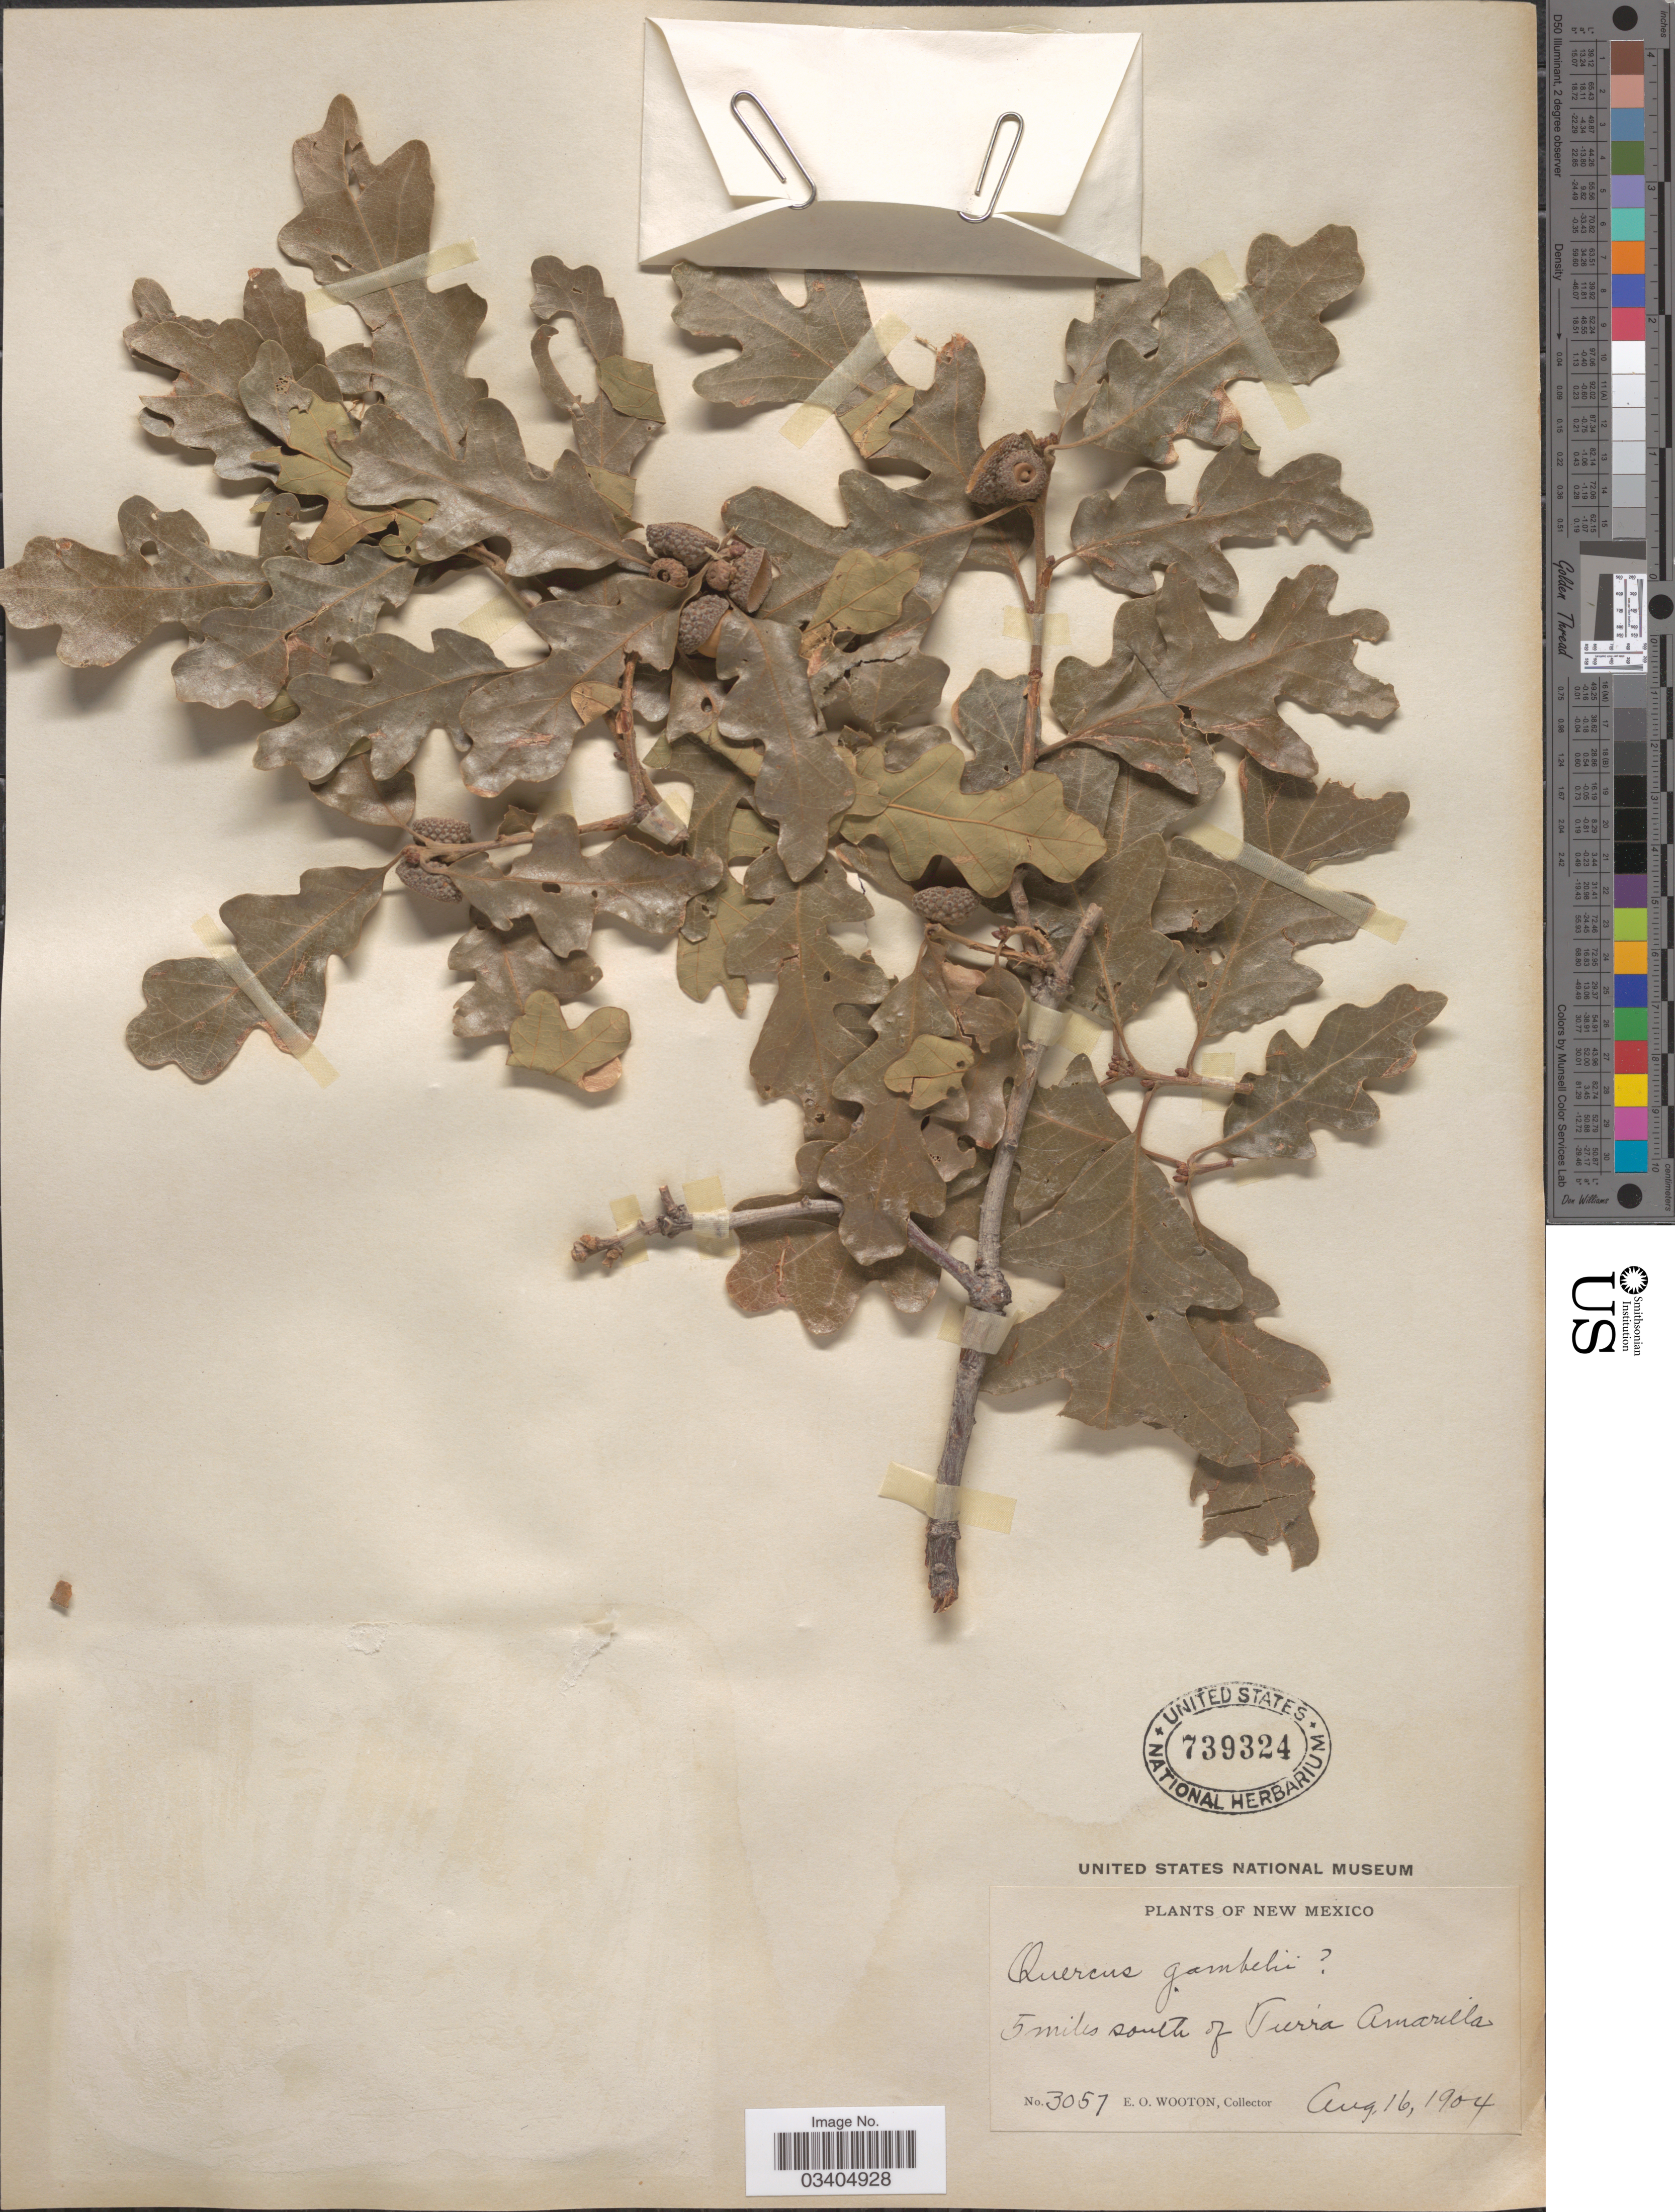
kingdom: Plantae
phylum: Tracheophyta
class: Magnoliopsida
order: Fagales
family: Fagaceae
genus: Quercus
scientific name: Quercus gambelii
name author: Nutt.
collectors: E. O. Wooton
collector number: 3057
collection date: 1904-08-16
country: United States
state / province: New Mexico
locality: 5 miles south of Tierra Amarilla.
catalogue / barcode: US 739324